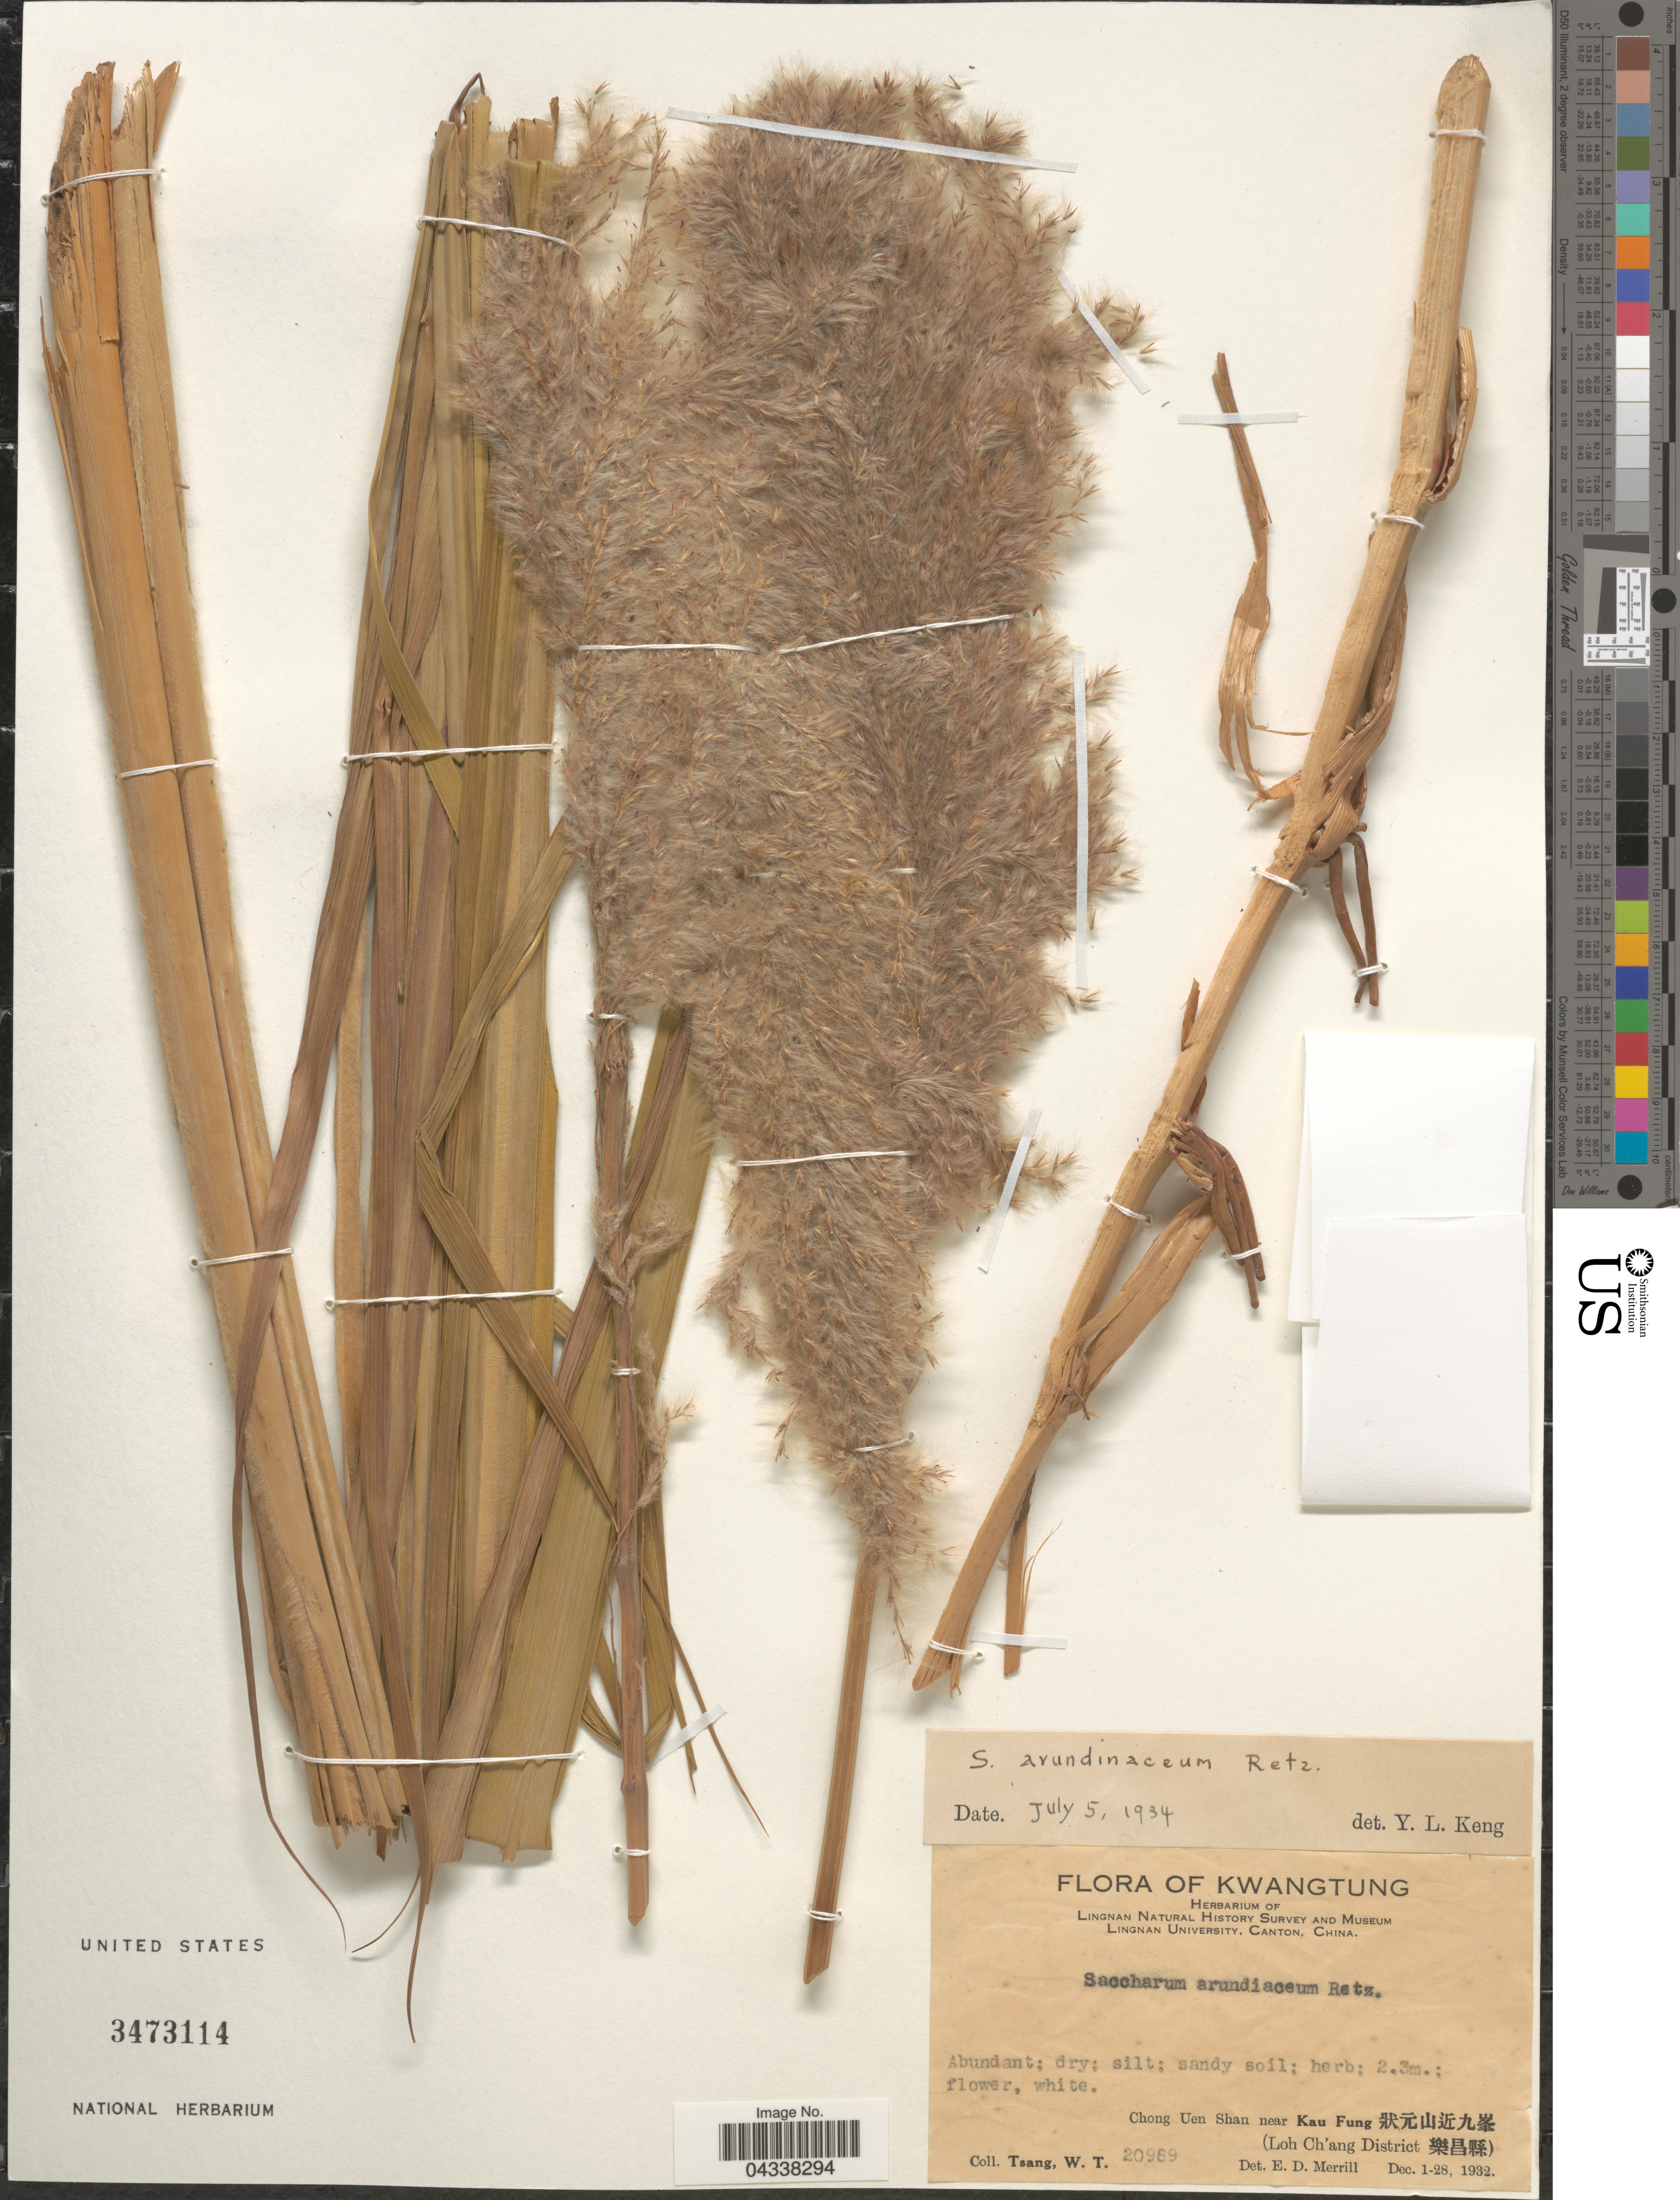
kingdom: Plantae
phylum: Tracheophyta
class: Liliopsida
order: Poales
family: Poaceae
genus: Tripidium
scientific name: Tripidium arundinaceum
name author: (Retz.) Welker et al.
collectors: W. T. Tsang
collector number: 20989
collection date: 1932-12-01/1932-12-28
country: China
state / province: Guangdong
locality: Kwangtung. Chong Uen Shan near Kau Fung X. (Loh Ch'ang District X).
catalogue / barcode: US 3473114